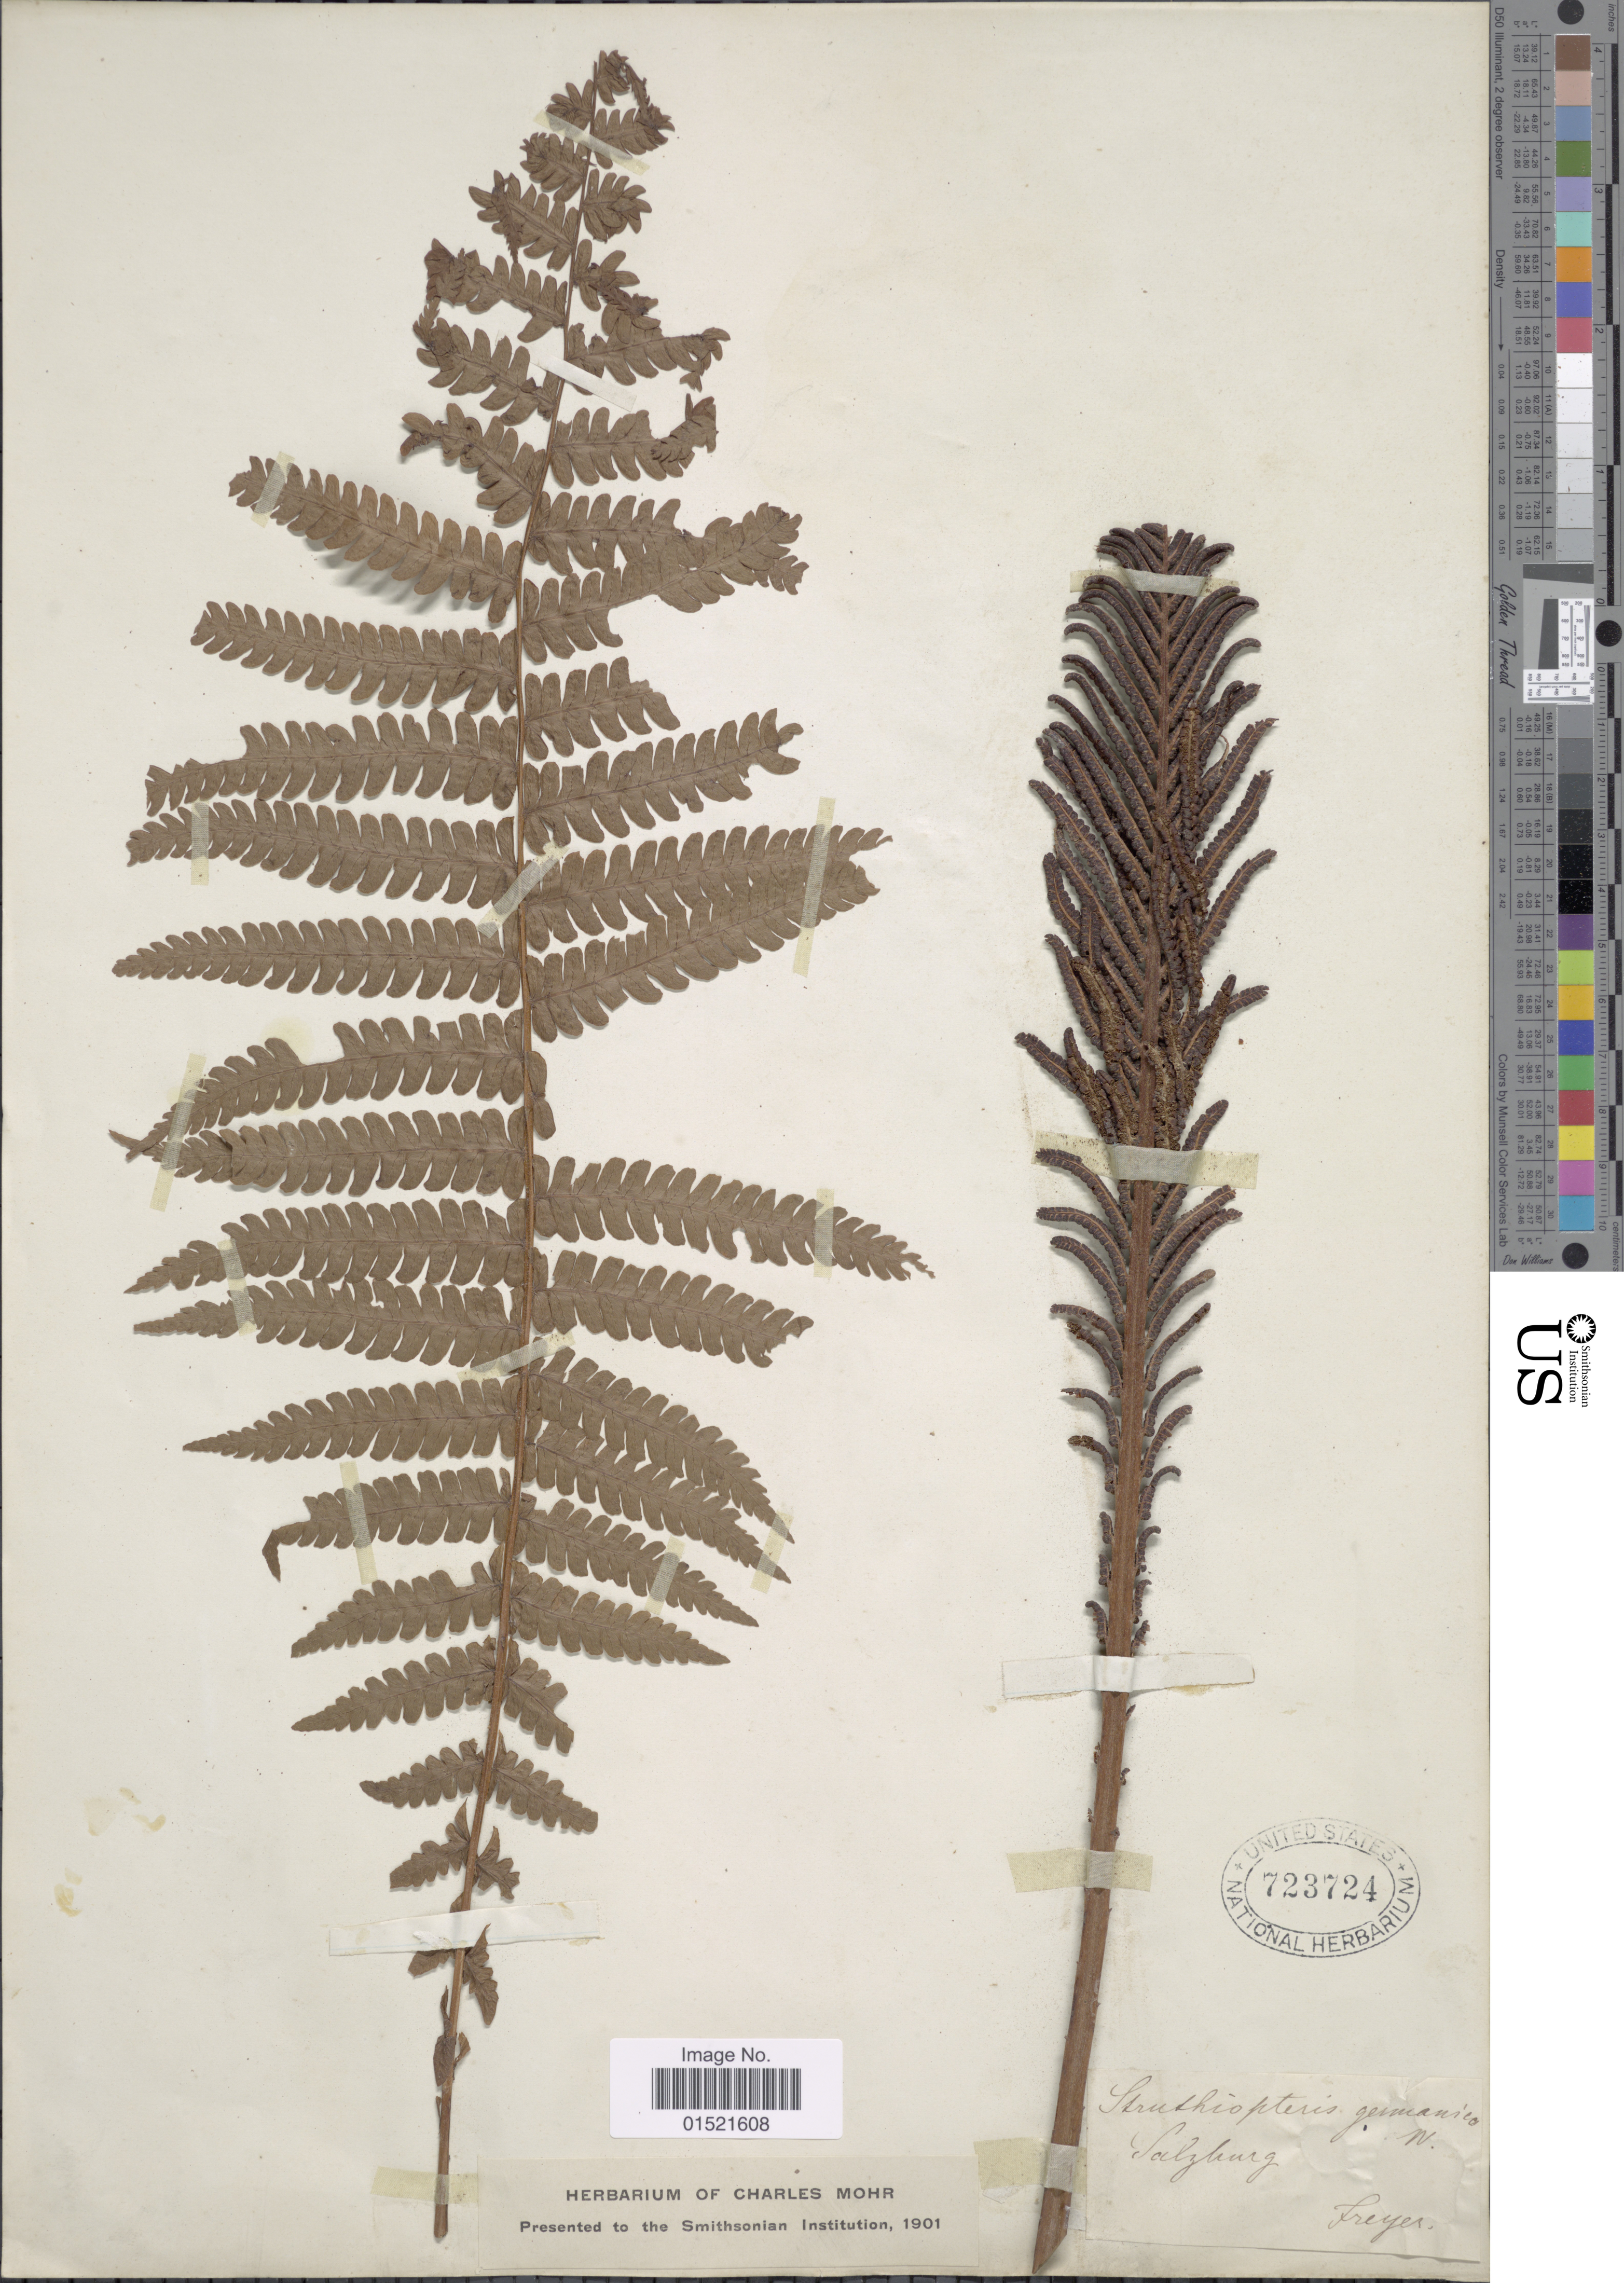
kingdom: Plantae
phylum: Tracheophyta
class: Polypodiopsida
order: Polypodiales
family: Onocleaceae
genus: Matteuccia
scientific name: Matteuccia struthiopteris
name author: (L.) Tod.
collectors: -. Freyer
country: Austria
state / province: Salzburg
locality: Salzburg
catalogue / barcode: US 723724